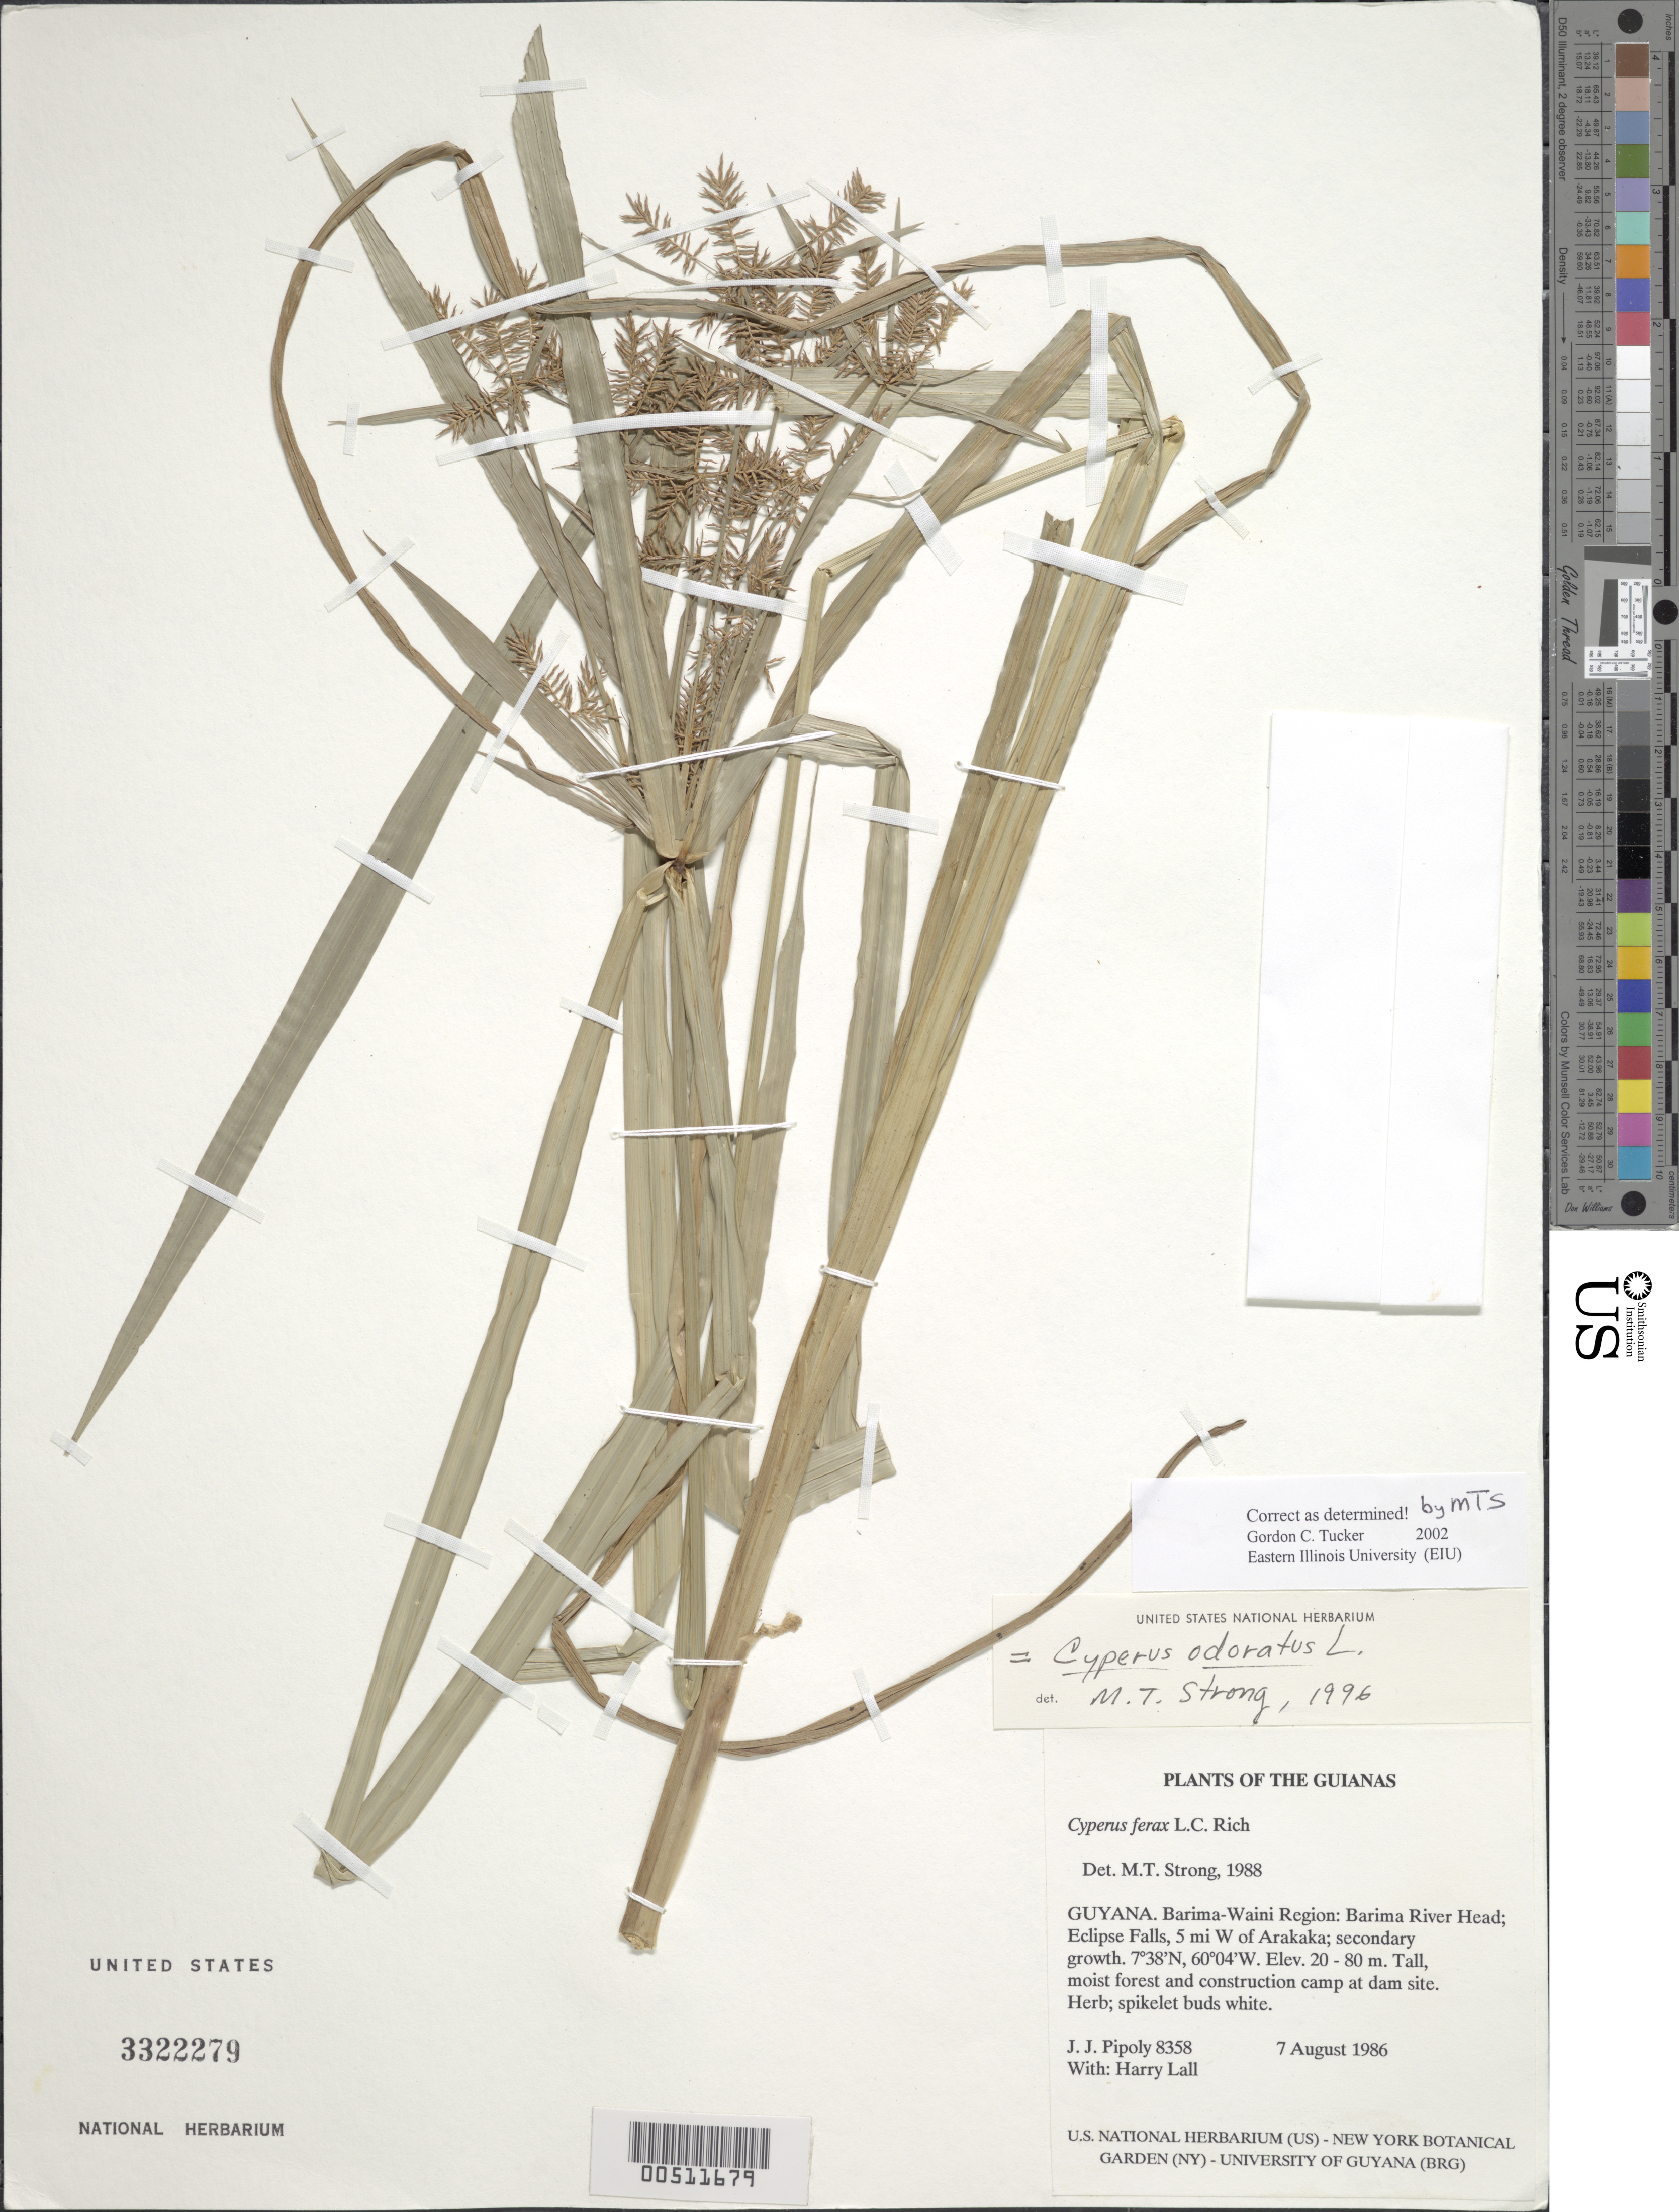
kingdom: Plantae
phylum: Tracheophyta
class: Liliopsida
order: Poales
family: Cyperaceae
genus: Cyperus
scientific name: Cyperus odoratus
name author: L.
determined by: Tucker, G. C.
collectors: J. J. Pipoly & H. Lall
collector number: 8358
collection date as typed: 7 August 1986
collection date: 1986-08-07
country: Guyana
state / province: Barima-Waini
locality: Barima River head; Eclipse Falls, 5 mi W of Arakaka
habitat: Secondary growth, tall moist forest and construction camp at dam site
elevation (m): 20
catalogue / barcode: US 3322279